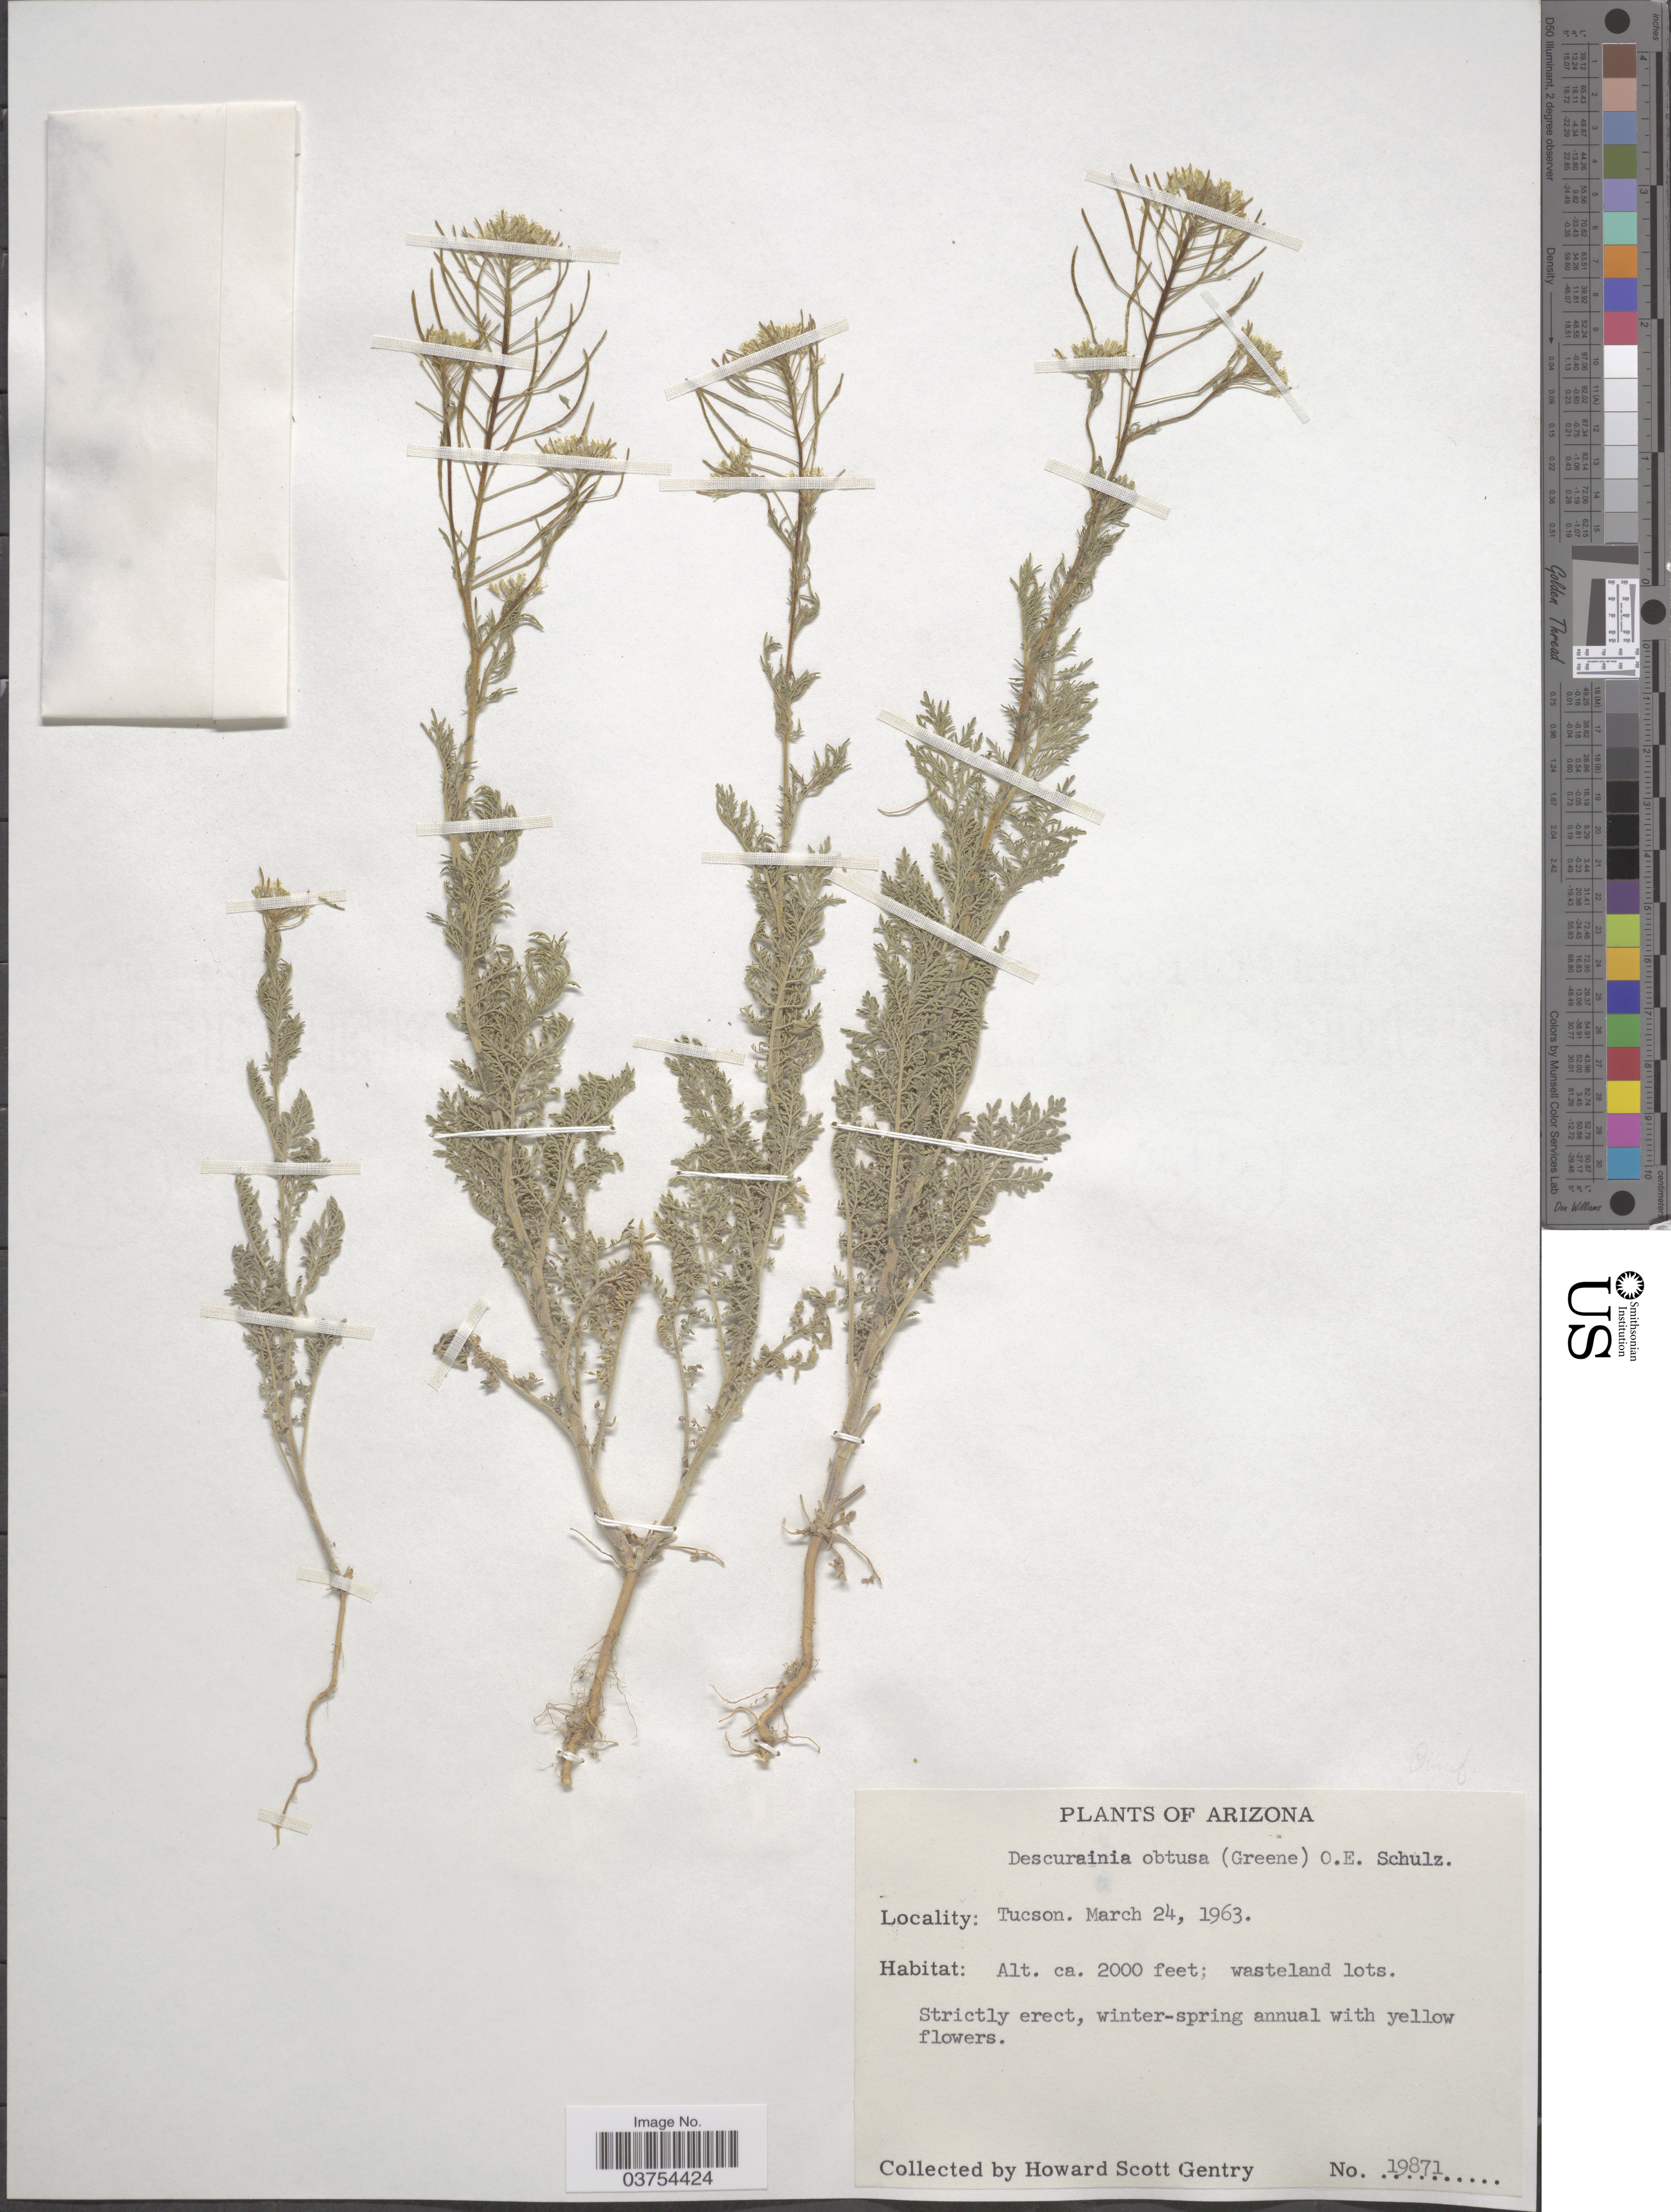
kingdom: Plantae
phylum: Tracheophyta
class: Magnoliopsida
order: Brassicales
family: Brassicaceae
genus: Descurainia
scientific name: Descurainia obtusa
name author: (Greene & C.A. Mey.) O.E. Schulz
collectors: H. S. Gentry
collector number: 19871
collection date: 1963-03-24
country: United States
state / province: Arizona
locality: Tucson.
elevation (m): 610